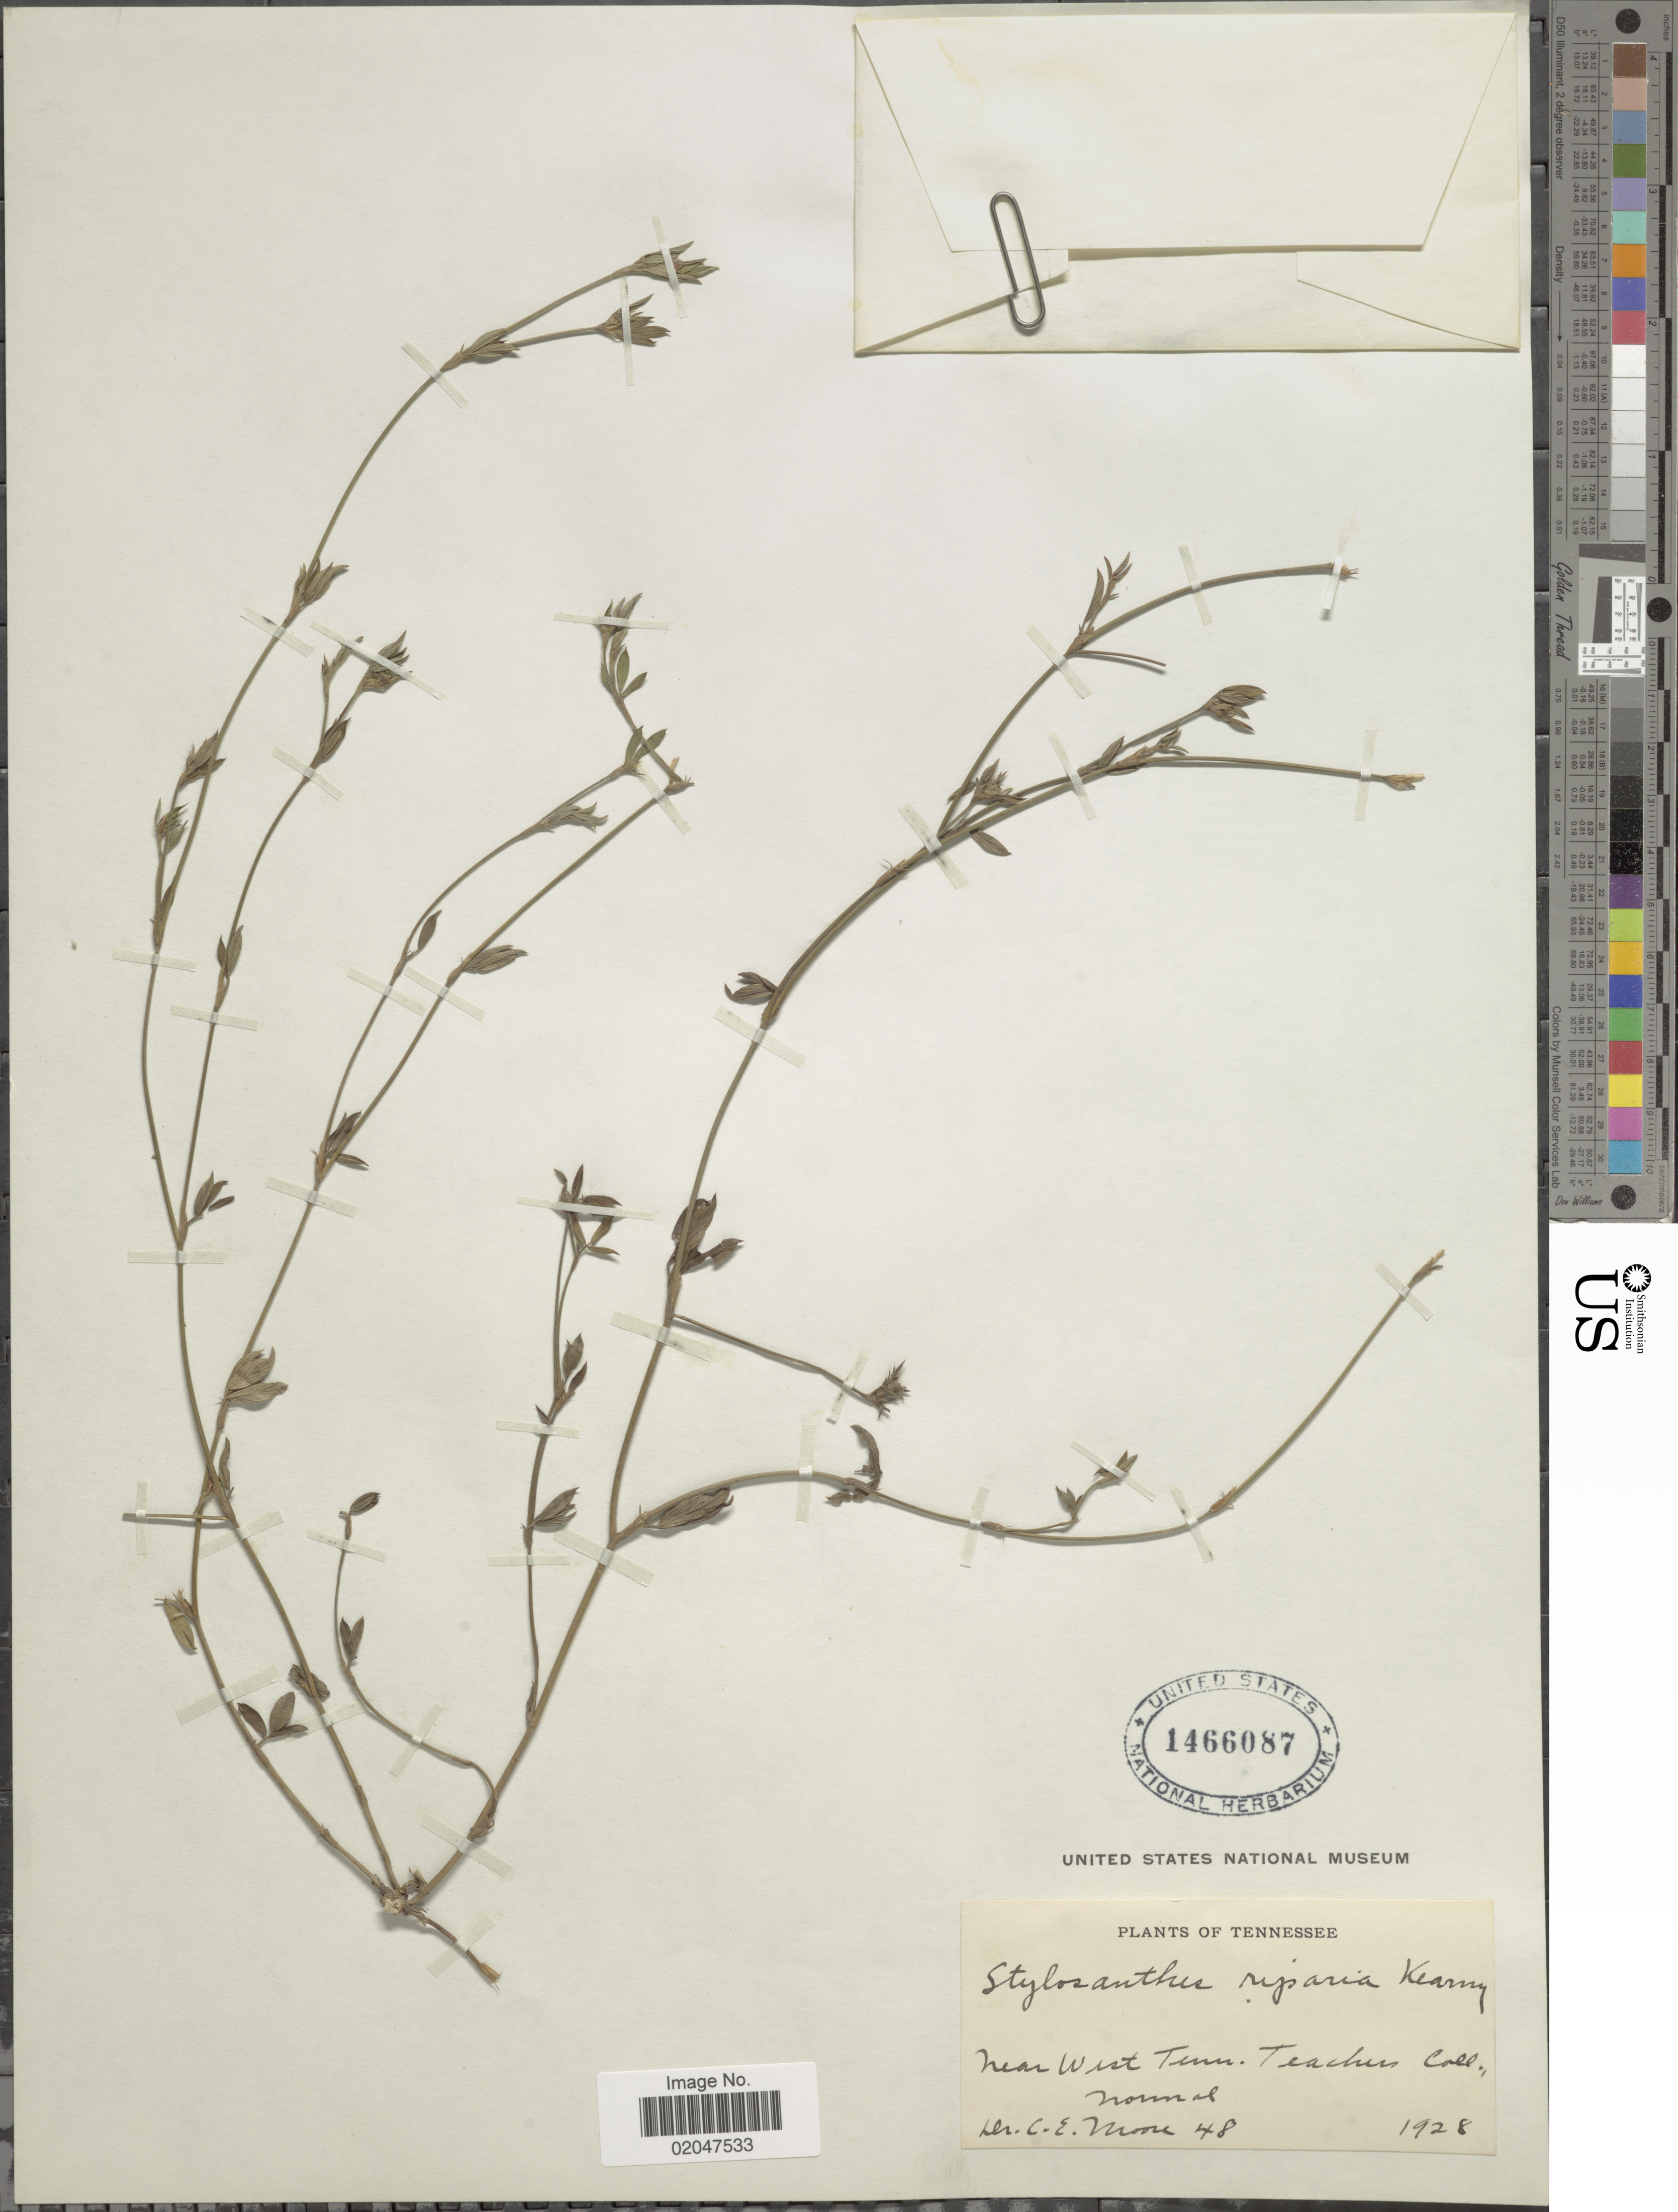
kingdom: Plantae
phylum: Tracheophyta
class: Magnoliopsida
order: Fabales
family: Fabaceae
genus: Stylosanthes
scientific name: Stylosanthes biflora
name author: (L.) Britton et al.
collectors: C. Moore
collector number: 48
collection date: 1928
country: United States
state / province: Tennessee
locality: Near West Tenn. Teachers Coll., Normal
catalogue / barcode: US 1466087